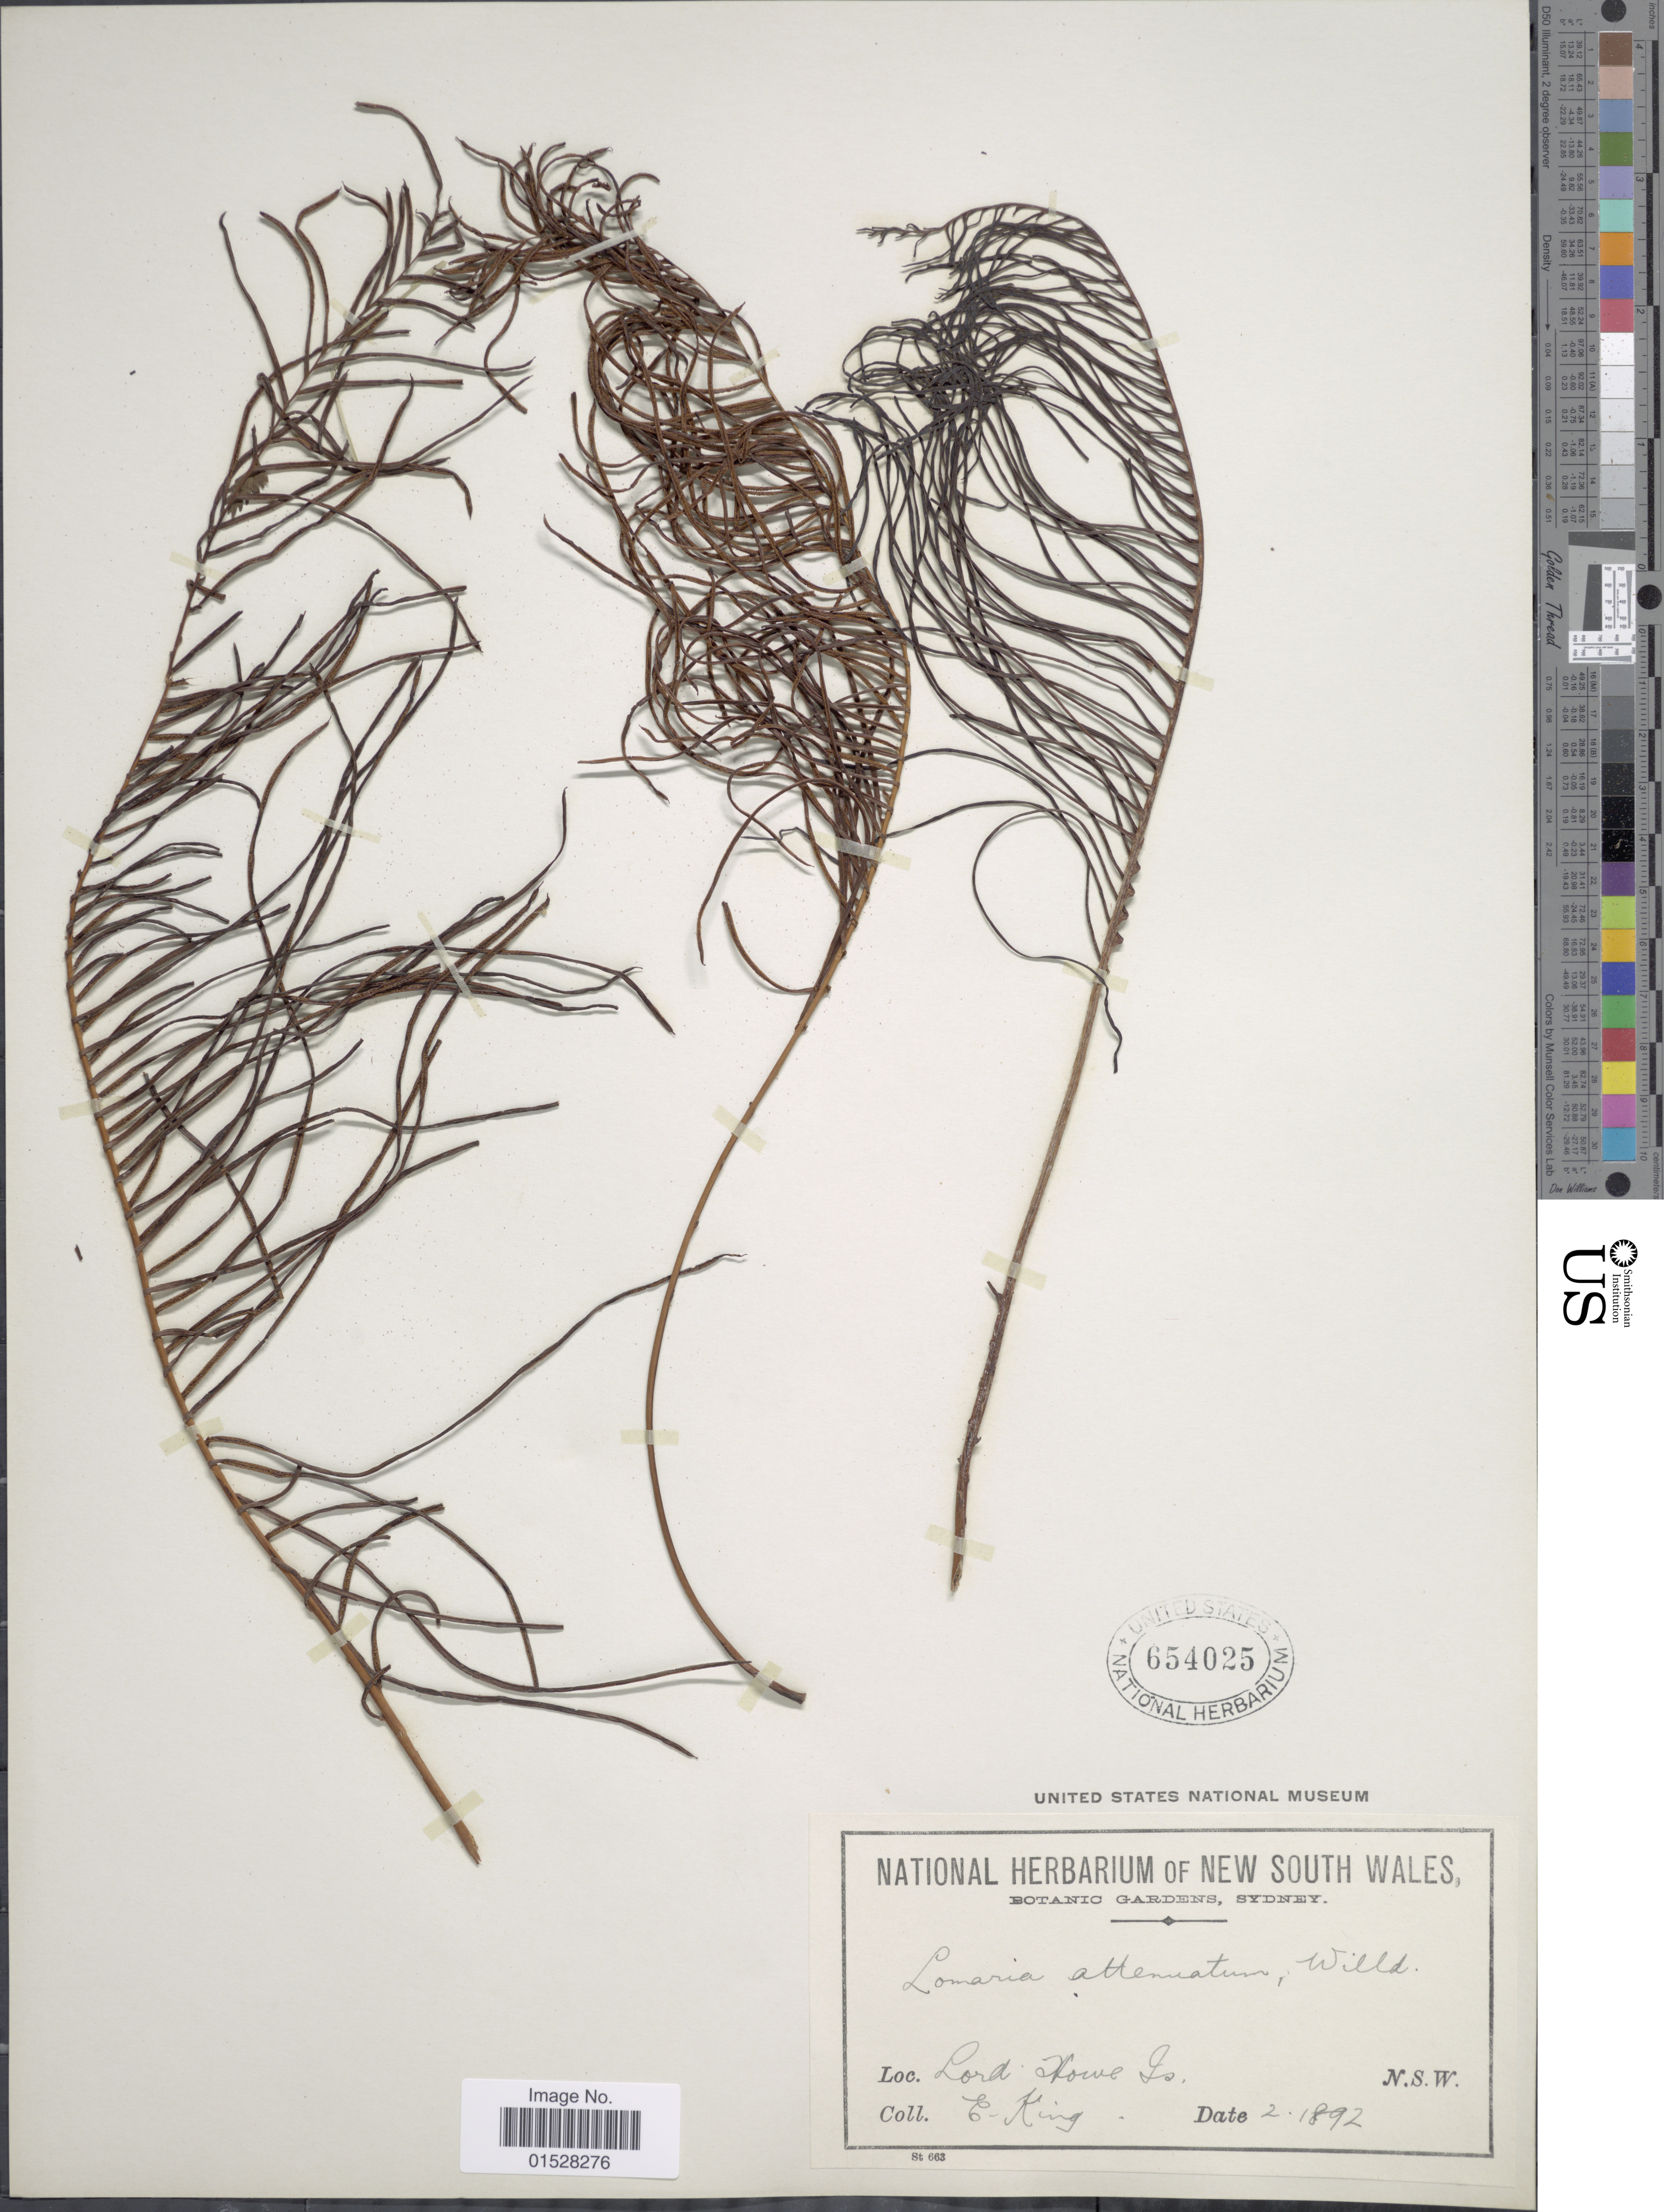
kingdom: Plantae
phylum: Tracheophyta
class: Polypodiopsida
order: Polypodiales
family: Blechnaceae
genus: Blechnum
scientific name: Blechnum attenuatum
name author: (Sw.) Mett.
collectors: C. King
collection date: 1892-02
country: Australia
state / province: New South Wales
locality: Lord Howe Is.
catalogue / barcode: US 654025